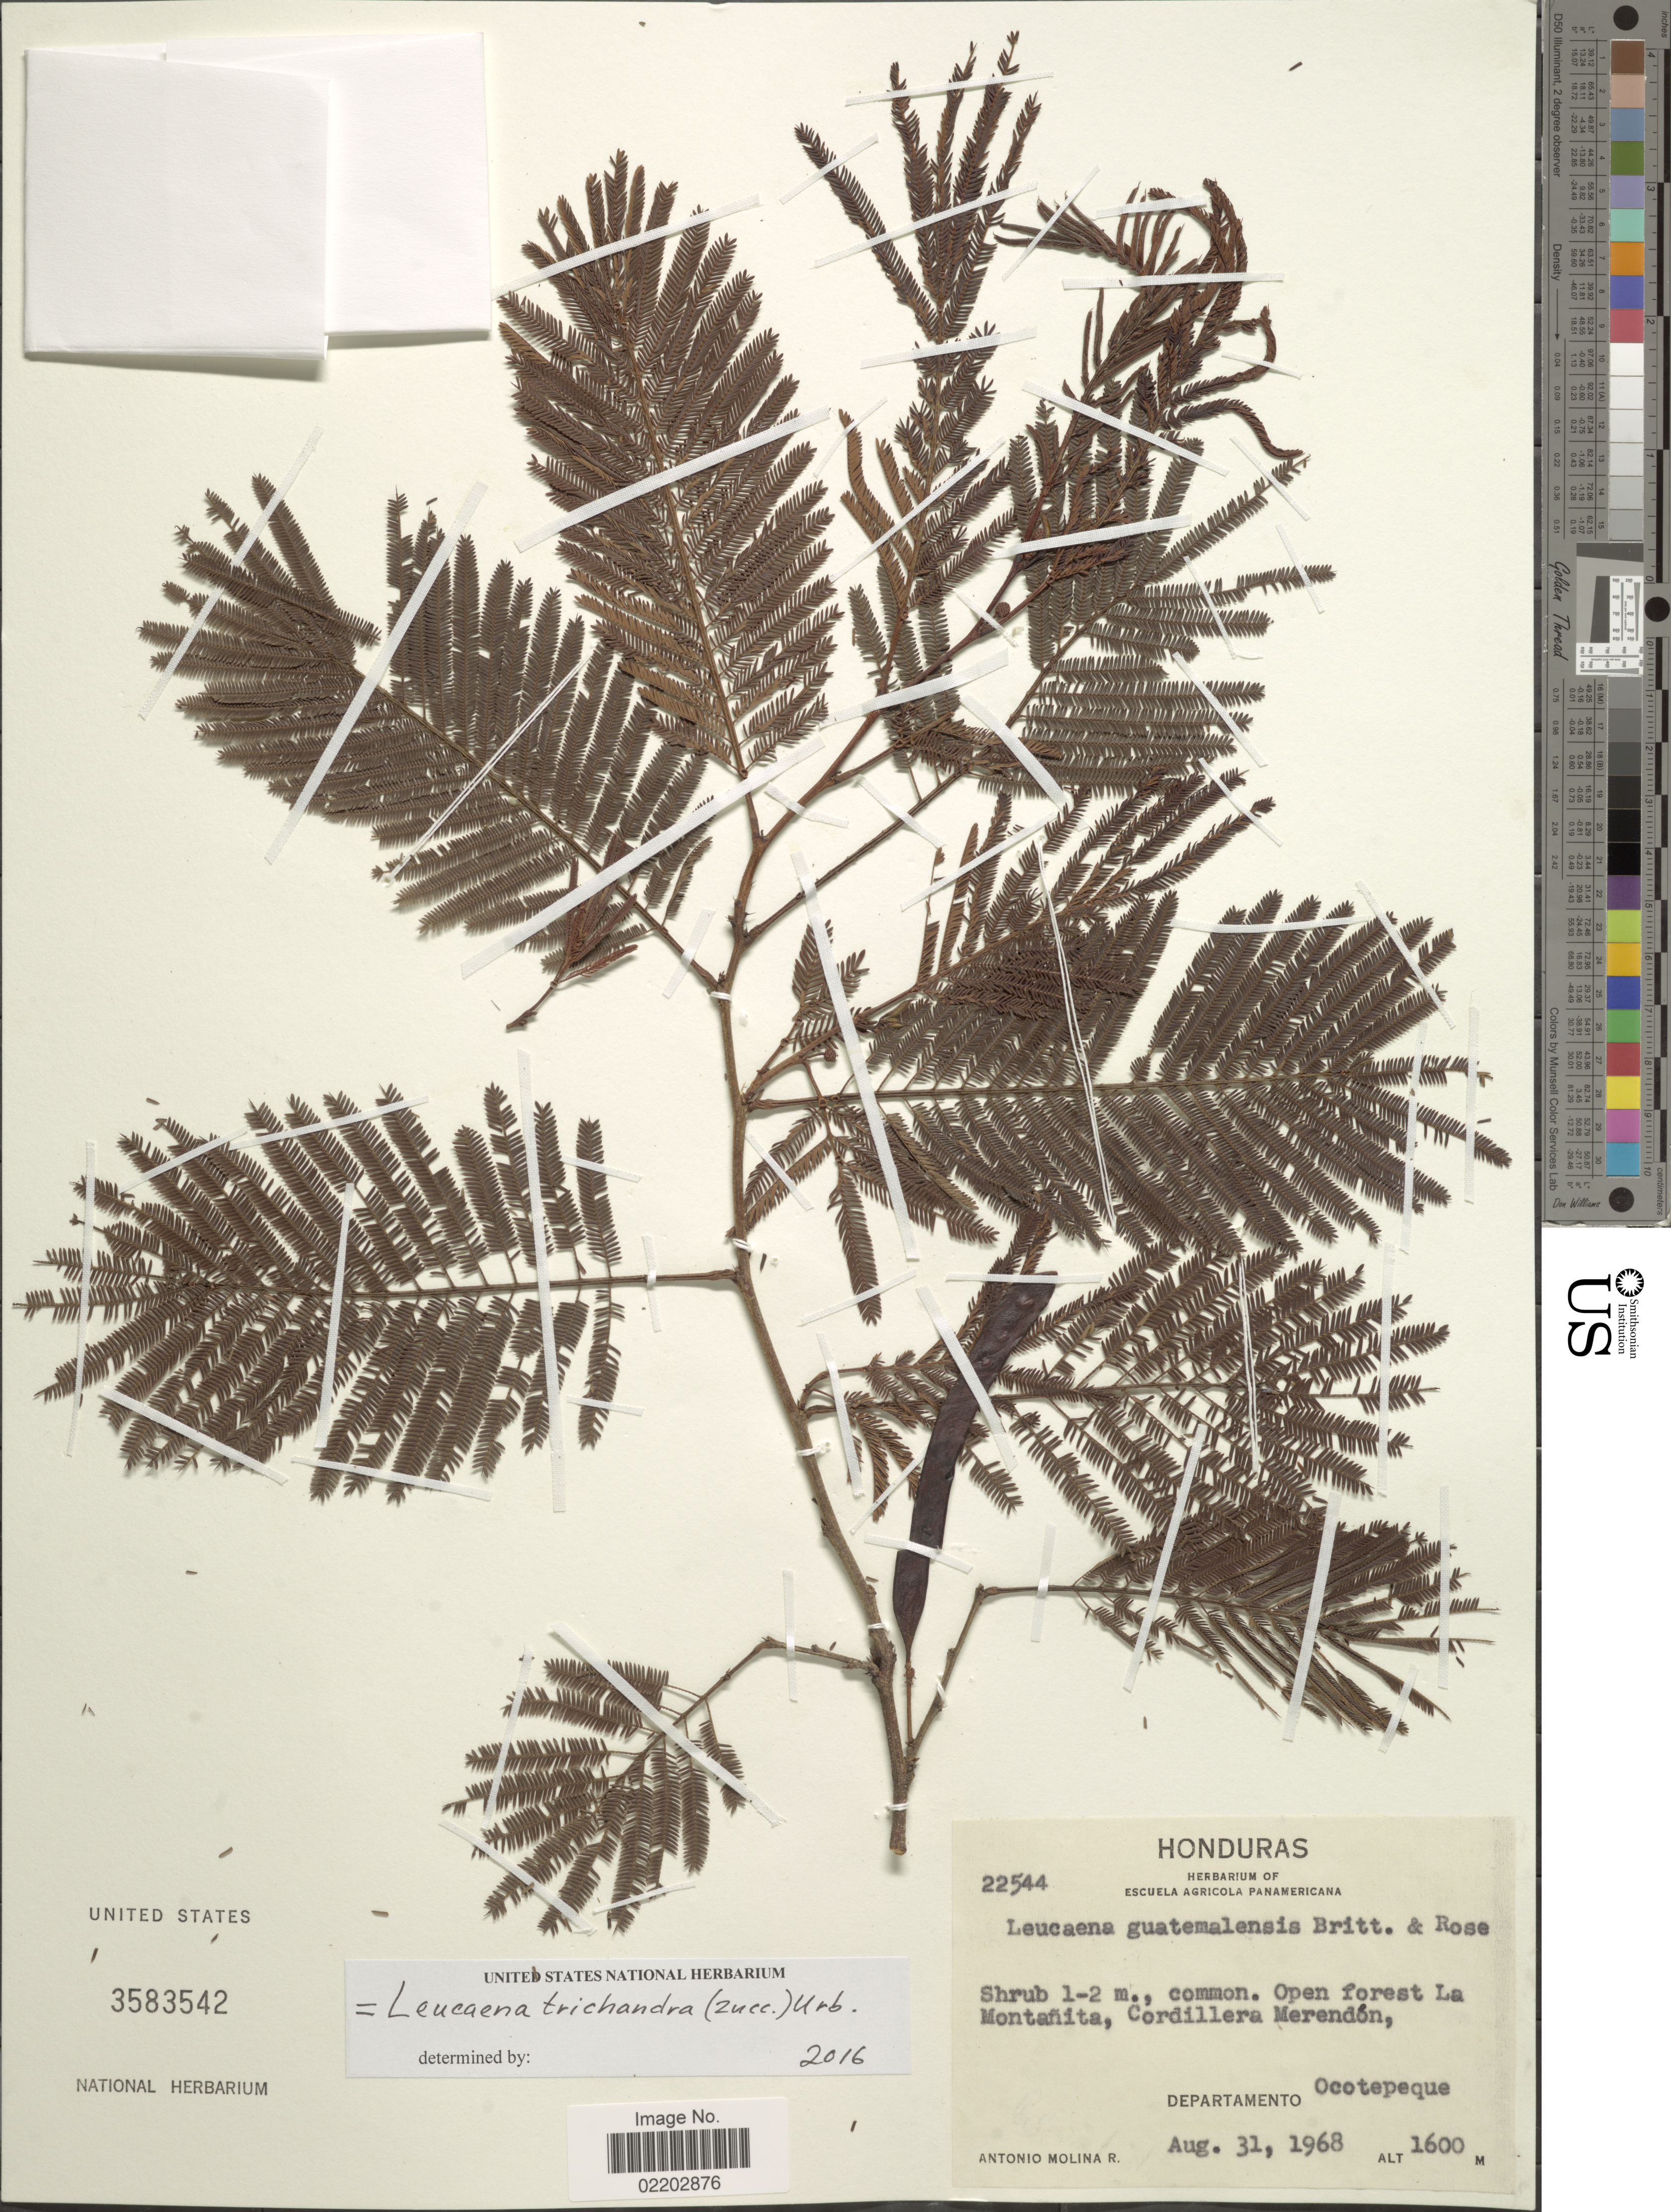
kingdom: Plantae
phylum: Tracheophyta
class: Magnoliopsida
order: Fabales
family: Fabaceae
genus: Leucaena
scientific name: Leucaena trichandra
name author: (Zucc.) Urb.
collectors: A. Molina R.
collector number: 22544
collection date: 1968-08-31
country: Honduras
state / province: Ocotepeque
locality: Open foresrt La Montañita, Cordillera Merendón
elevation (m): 1600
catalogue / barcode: US 3583542